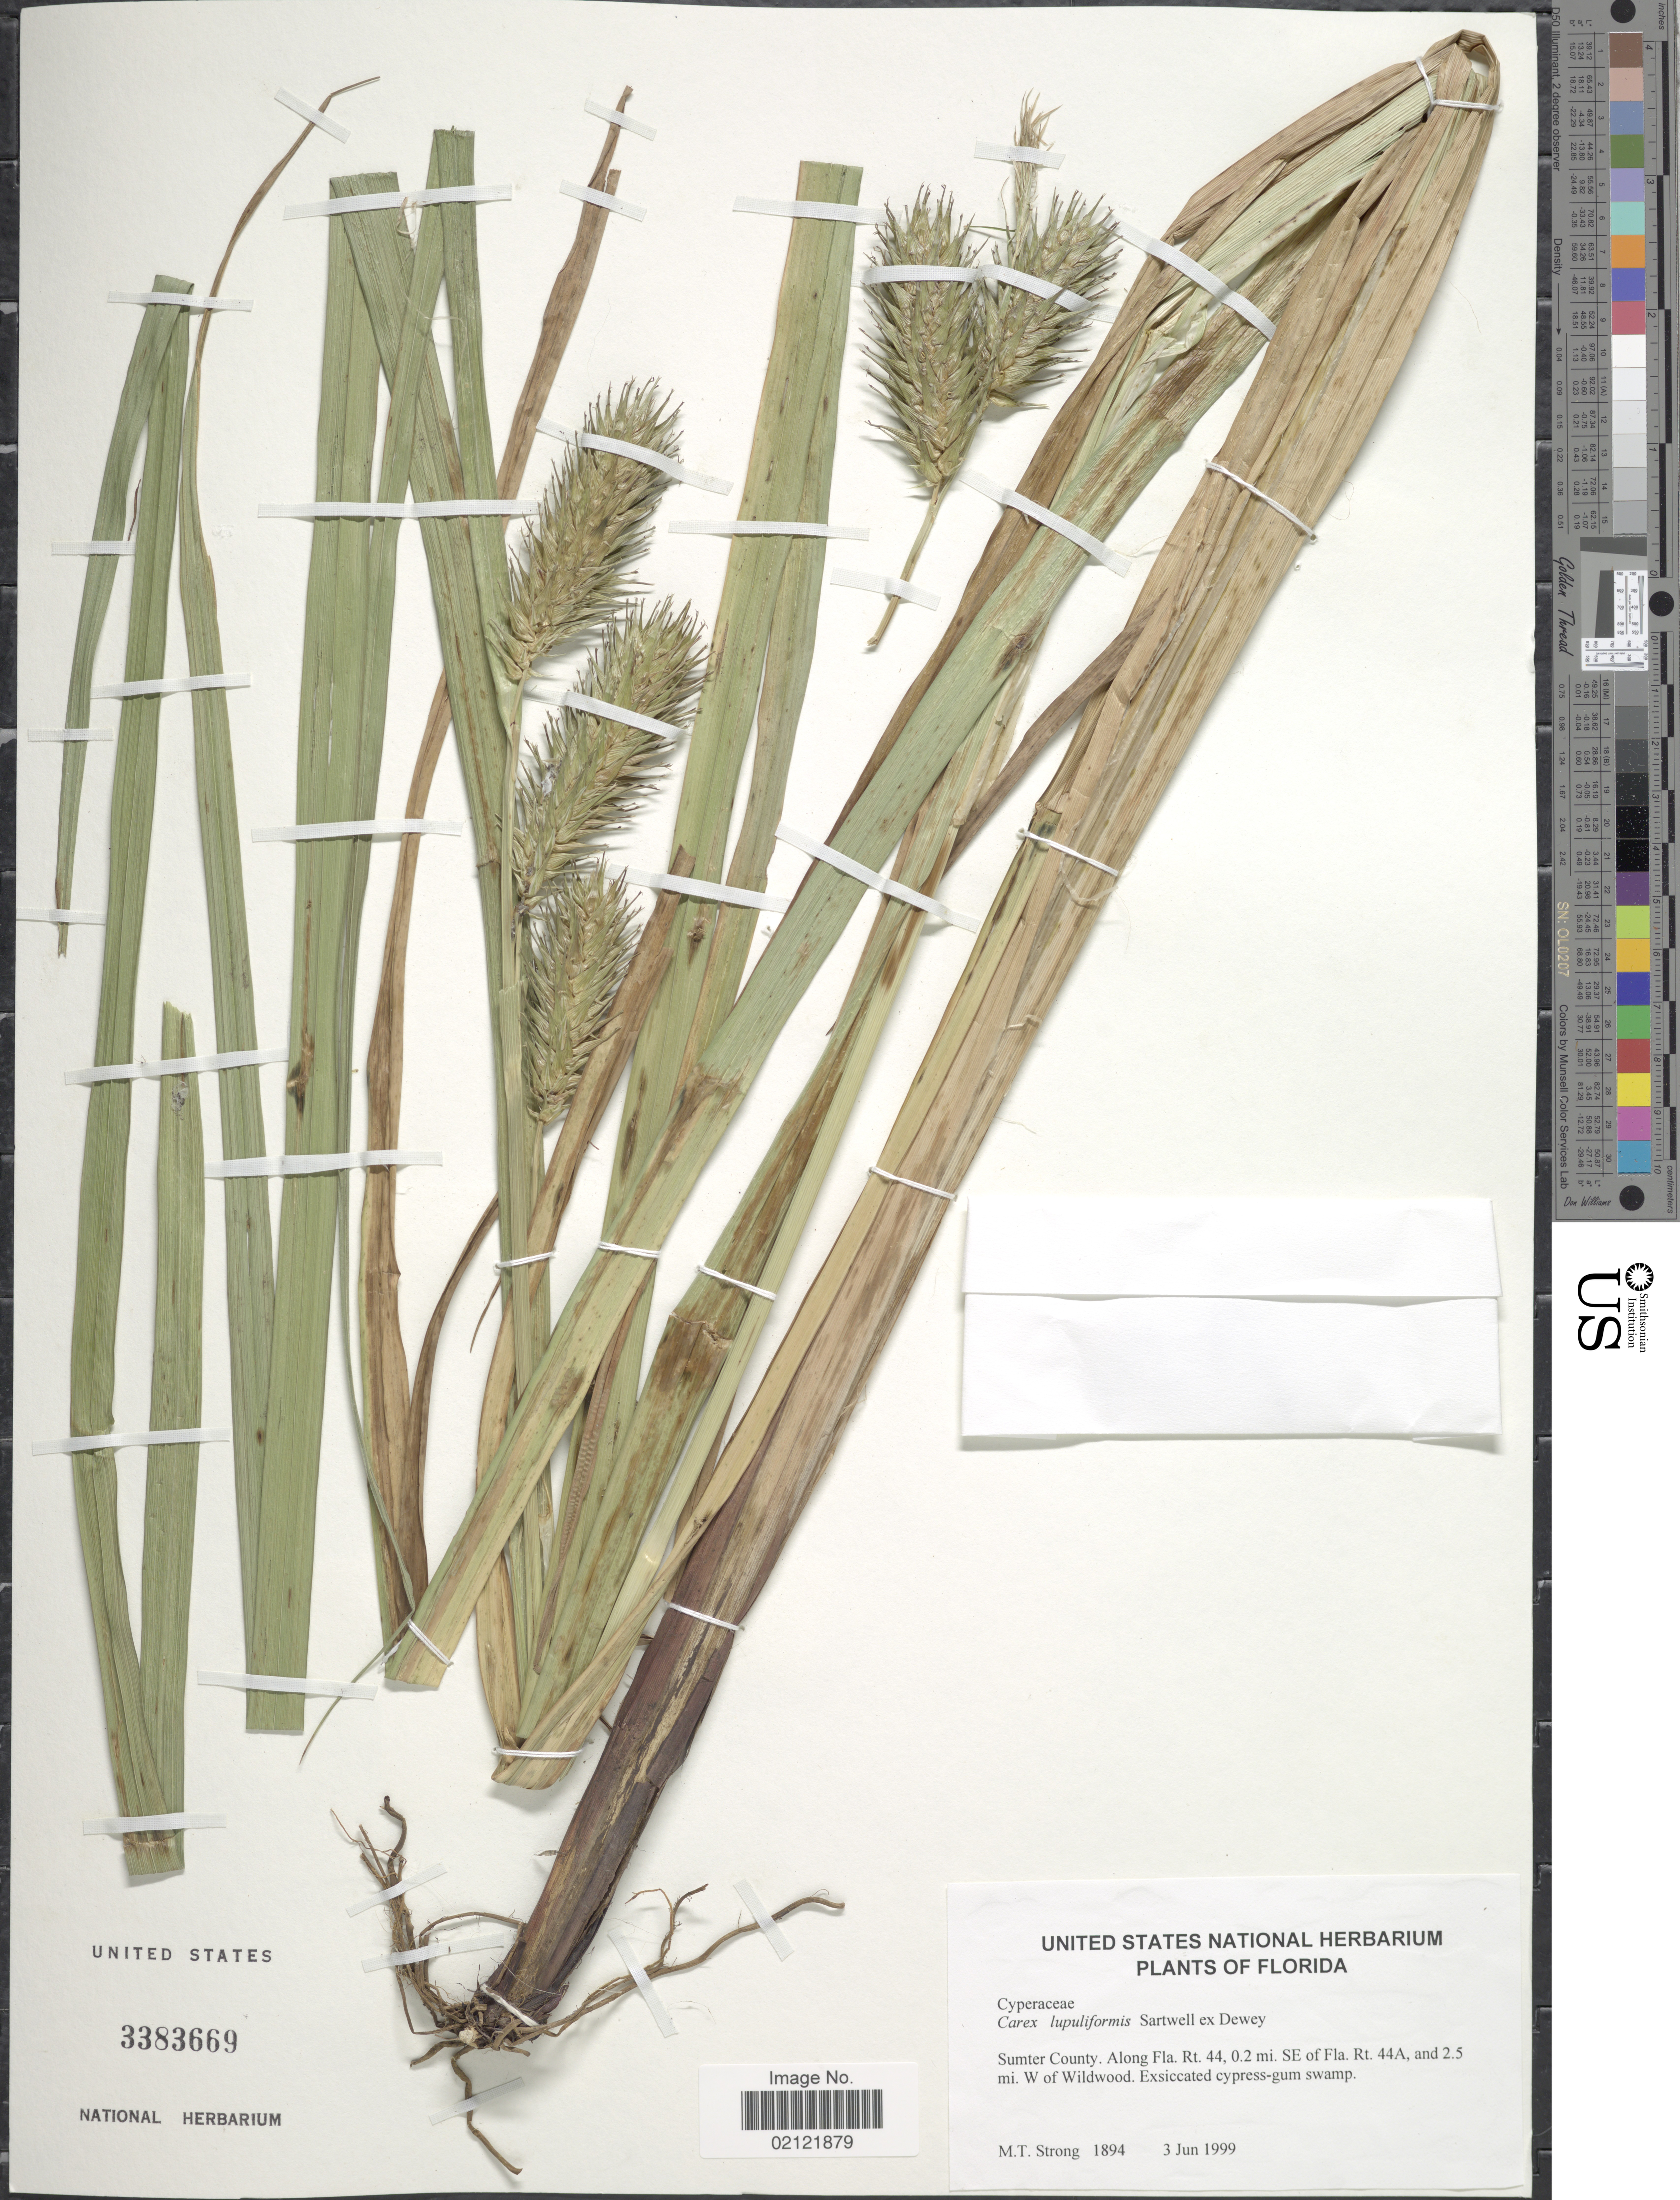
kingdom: Plantae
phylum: Tracheophyta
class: Liliopsida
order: Poales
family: Cyperaceae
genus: Carex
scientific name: Carex lupulina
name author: Muhl. ex Willd.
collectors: M. T. Strong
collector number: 1894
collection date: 1999-06-03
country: United States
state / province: Florida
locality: Sumter County. Along Fla. Rt. 44, 0.2 mi. SE of Fla. Rt. 44A, and 2.5 mi. W of Wildwood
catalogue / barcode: US 3383669